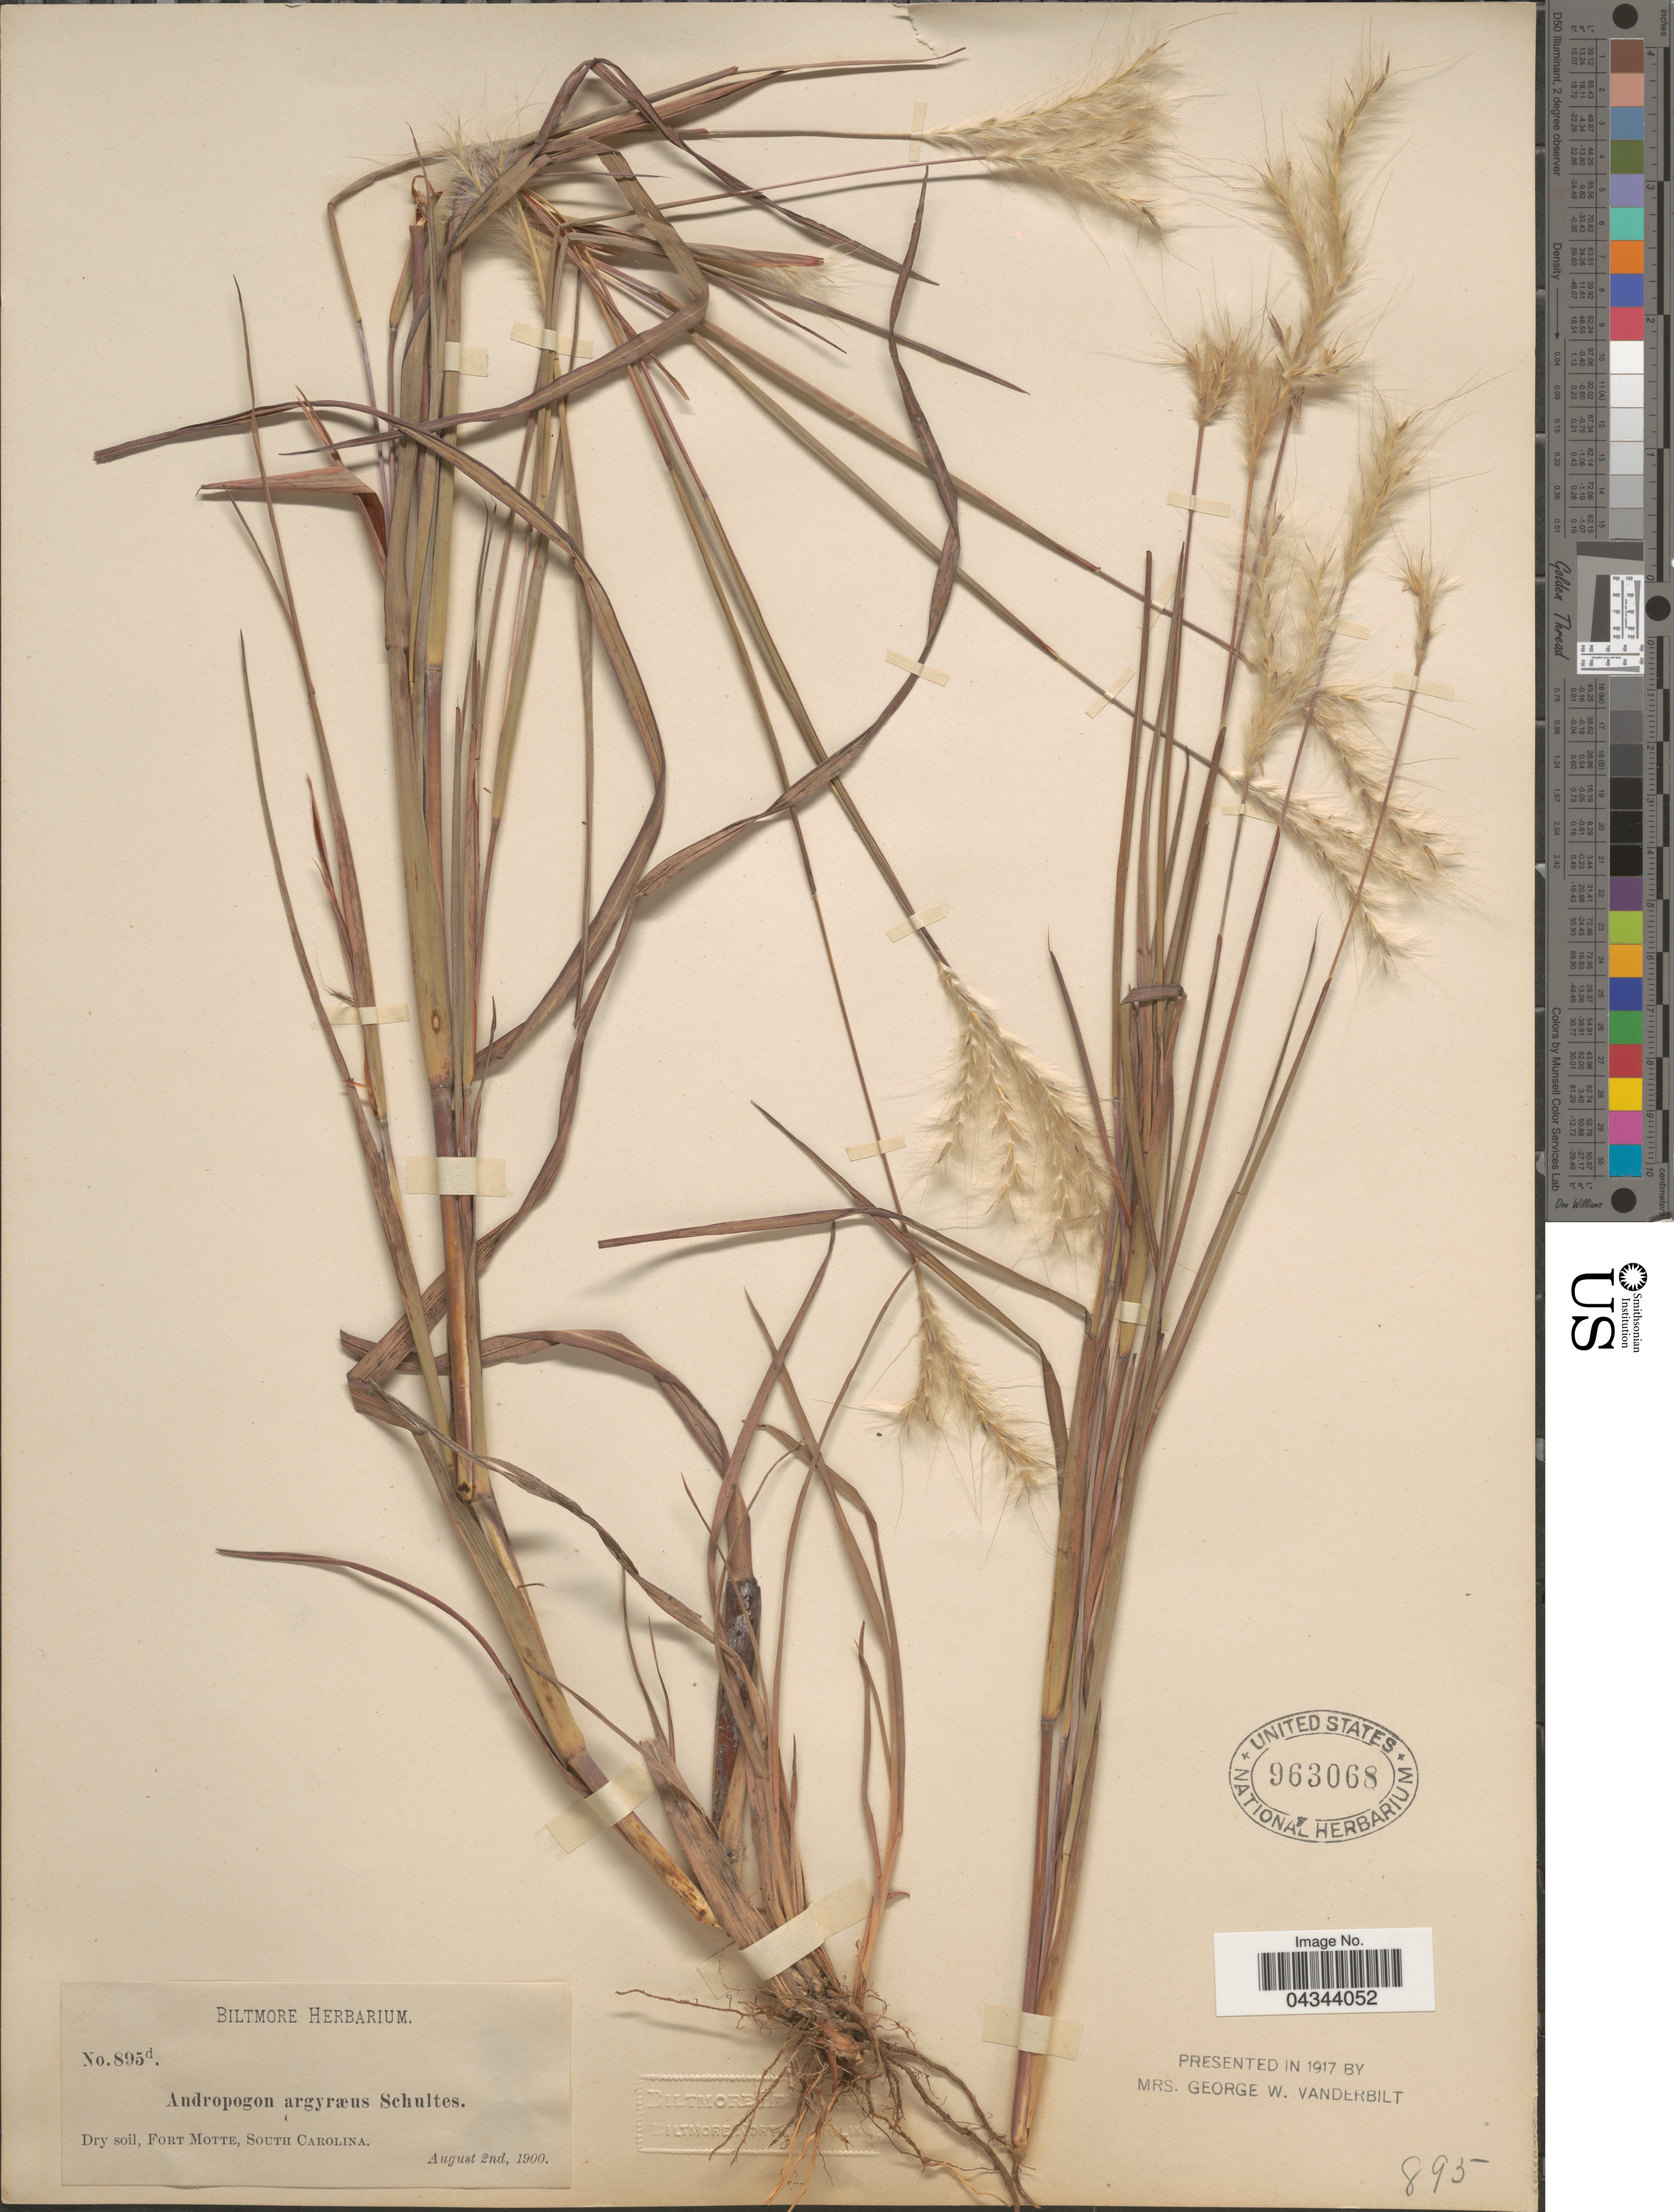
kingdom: Plantae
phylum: Tracheophyta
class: Liliopsida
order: Poales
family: Poaceae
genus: Andropogon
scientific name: Andropogon ternarius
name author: Michx.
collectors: ex herb. Biltmore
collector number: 895d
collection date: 1900-08-02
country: United States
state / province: South Carolina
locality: Fort Motte.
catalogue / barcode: US 963068